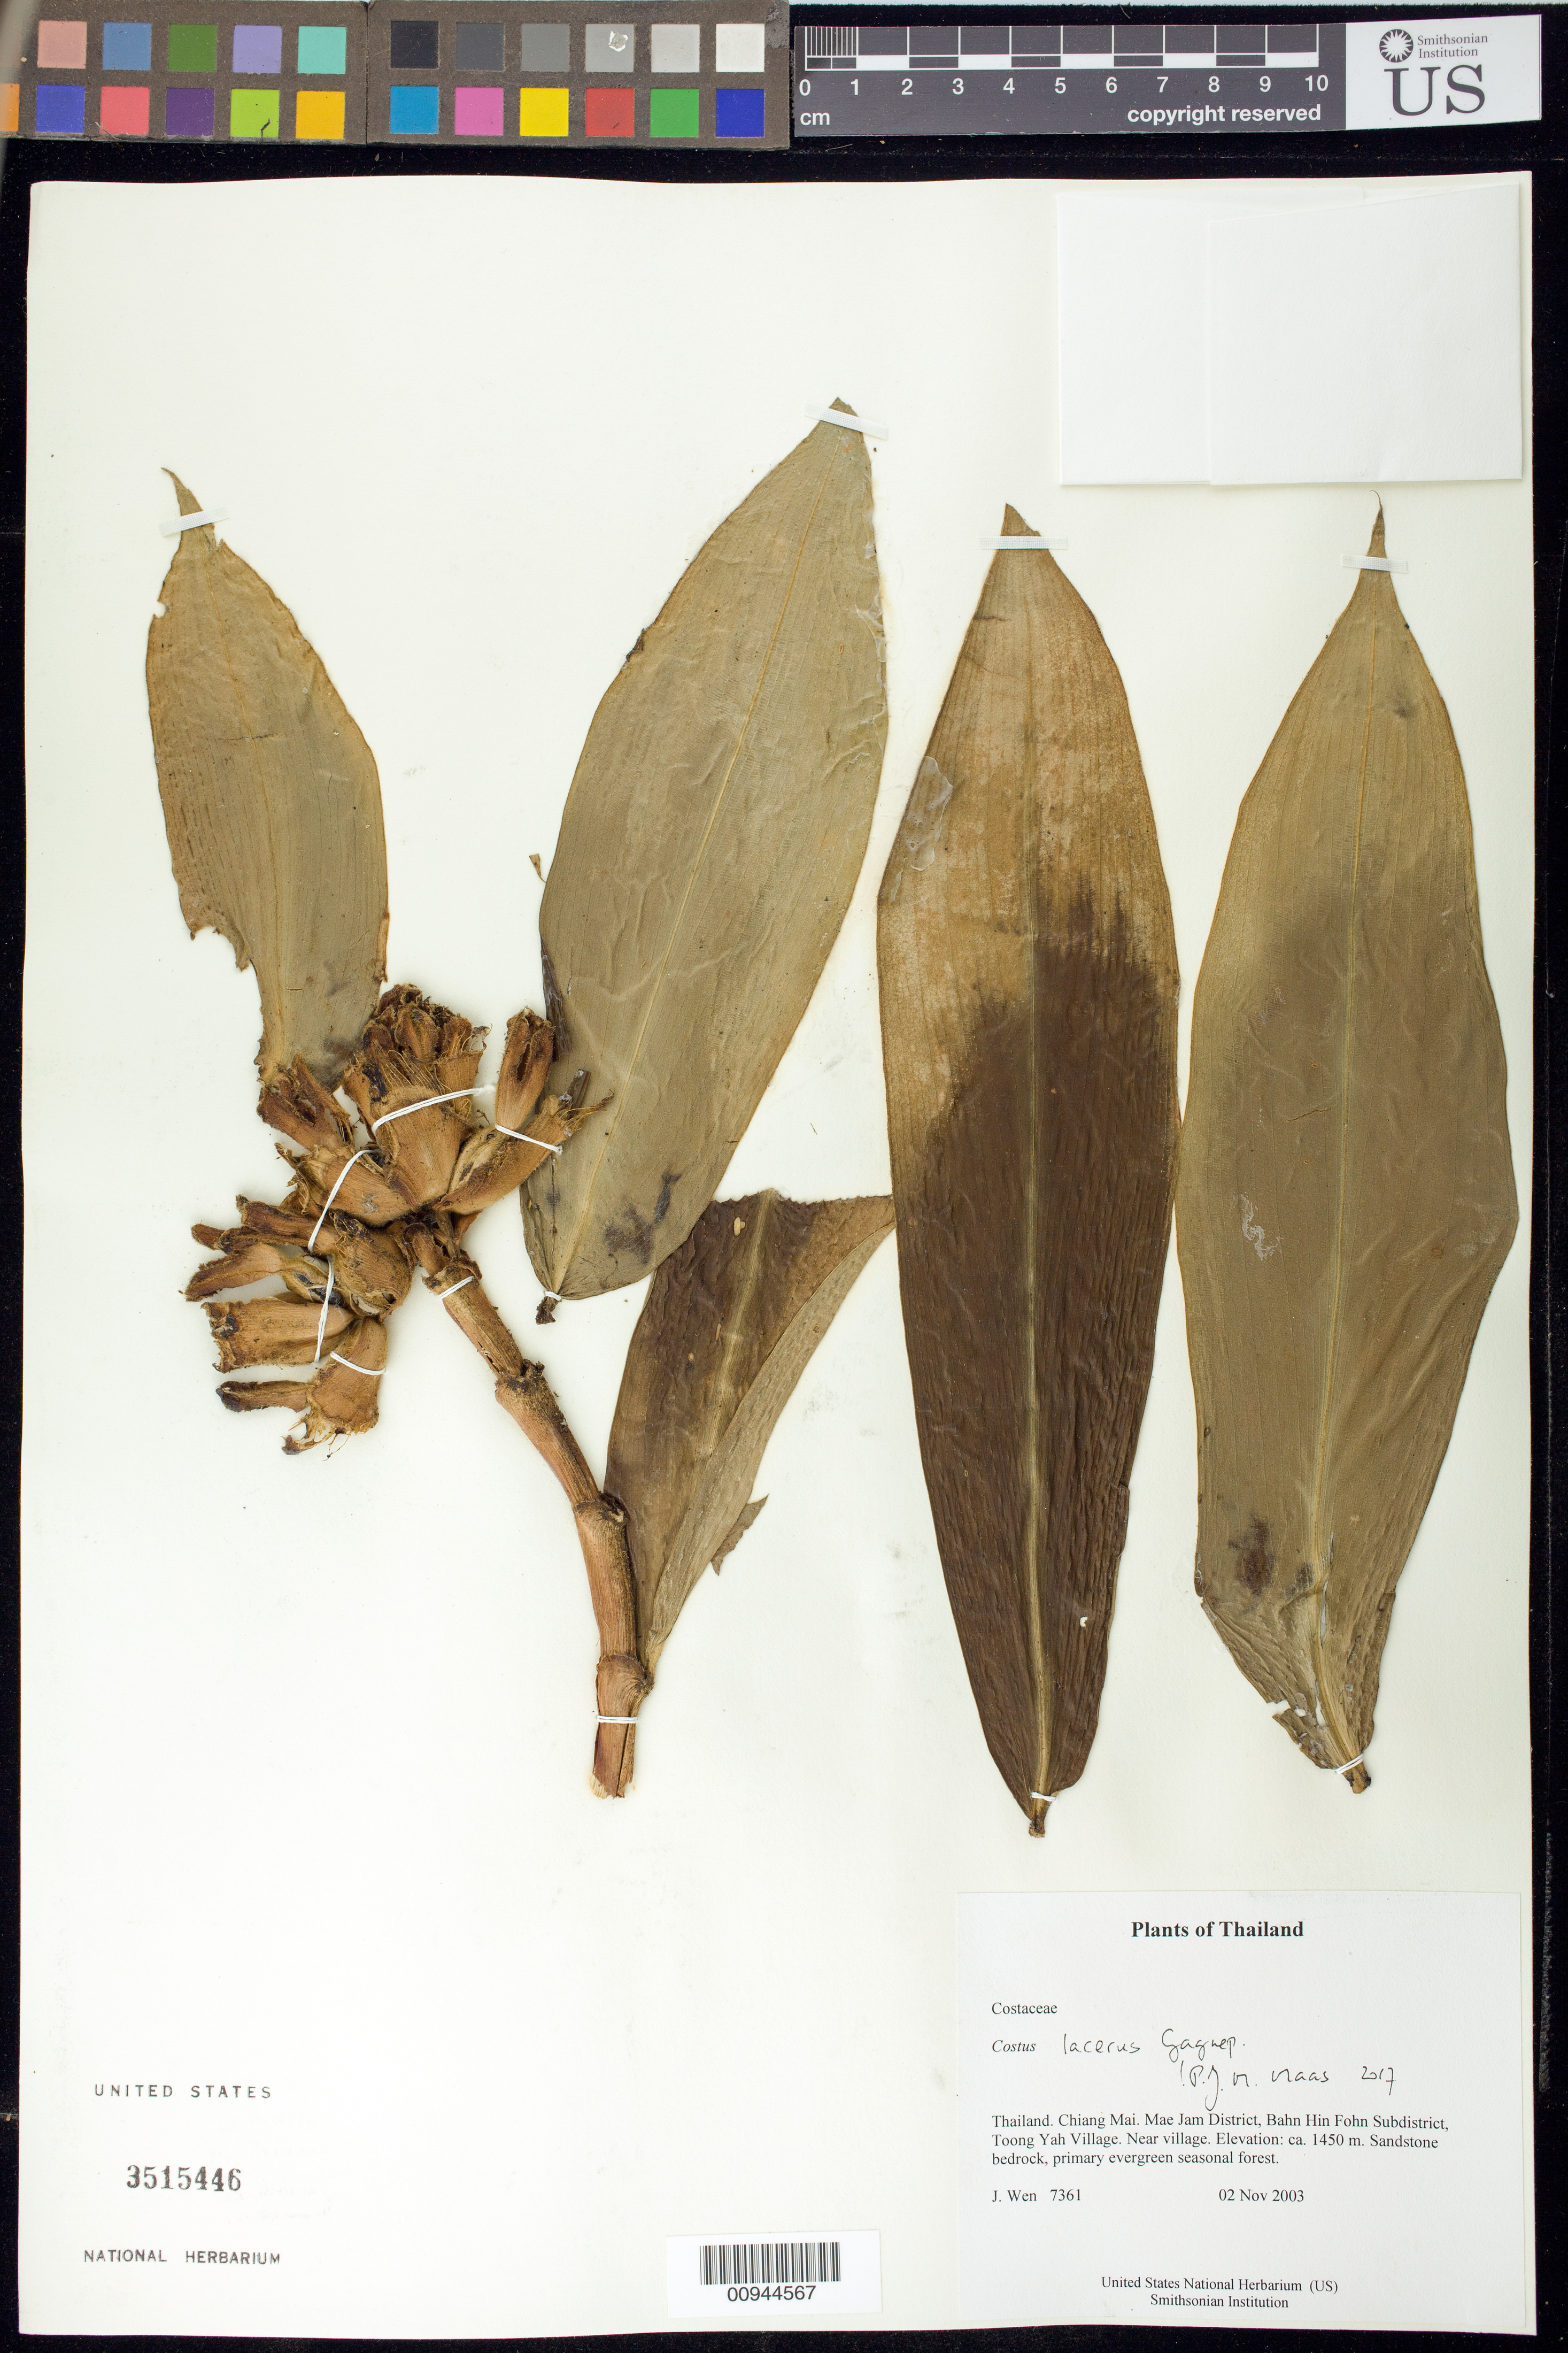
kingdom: Plantae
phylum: Tracheophyta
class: Liliopsida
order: Zingiberales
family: Costaceae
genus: Costus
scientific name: Costus lacerus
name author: Gagnep.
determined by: Maas, P. J. M., Curator of the herbarium (U), Nationaal Herbarium Nederland (NETHERLANDS)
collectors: J. Wen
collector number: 7361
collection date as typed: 02 Nov 2003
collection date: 2003-11-02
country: Thailand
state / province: Chiang Mai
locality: Mae Jam District, Bahn Hin Fohn Subdistrict, Toong Yah Village. Near village.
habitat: Sandstone bedrock, primary evergreen seasonal forest.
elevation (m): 1450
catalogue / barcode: US 3515446